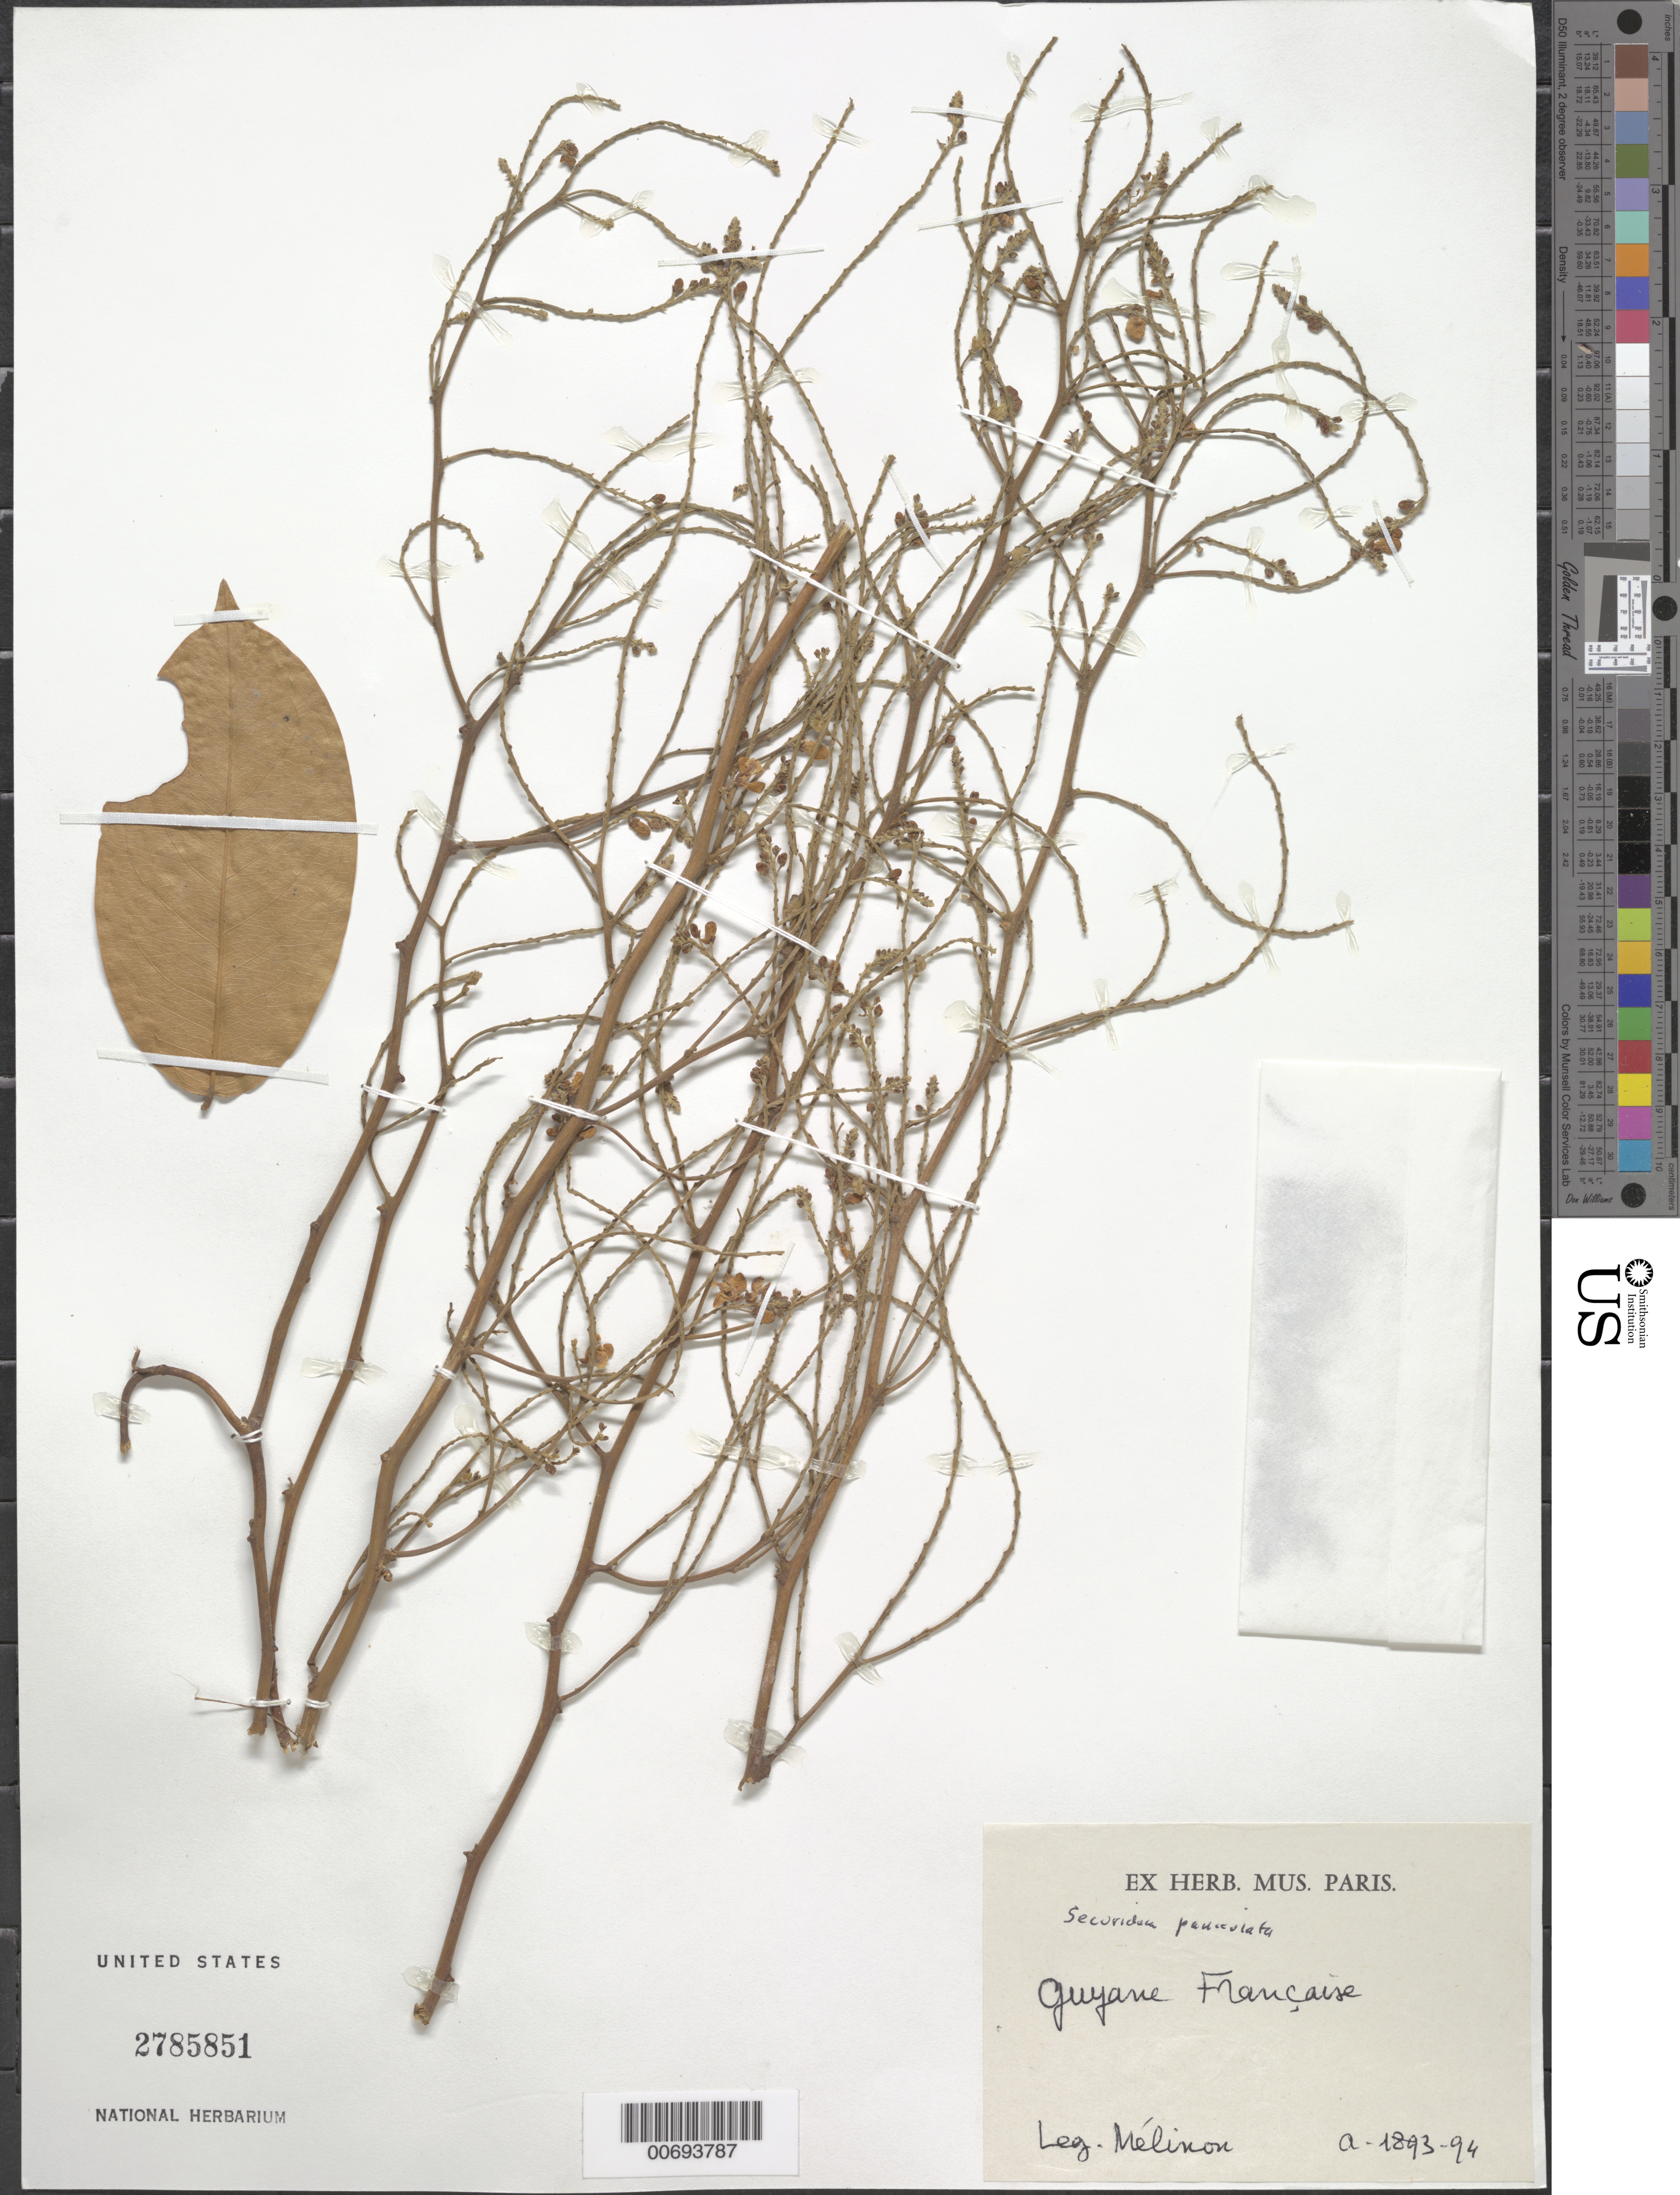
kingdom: Plantae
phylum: Tracheophyta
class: Magnoliopsida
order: Fabales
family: Polygalaceae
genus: Securidaca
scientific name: Securidaca paniculata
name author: Rich.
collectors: E. Mélinon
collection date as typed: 1863 to 1894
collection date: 1863/1894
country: French Guiana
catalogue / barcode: US 2765851